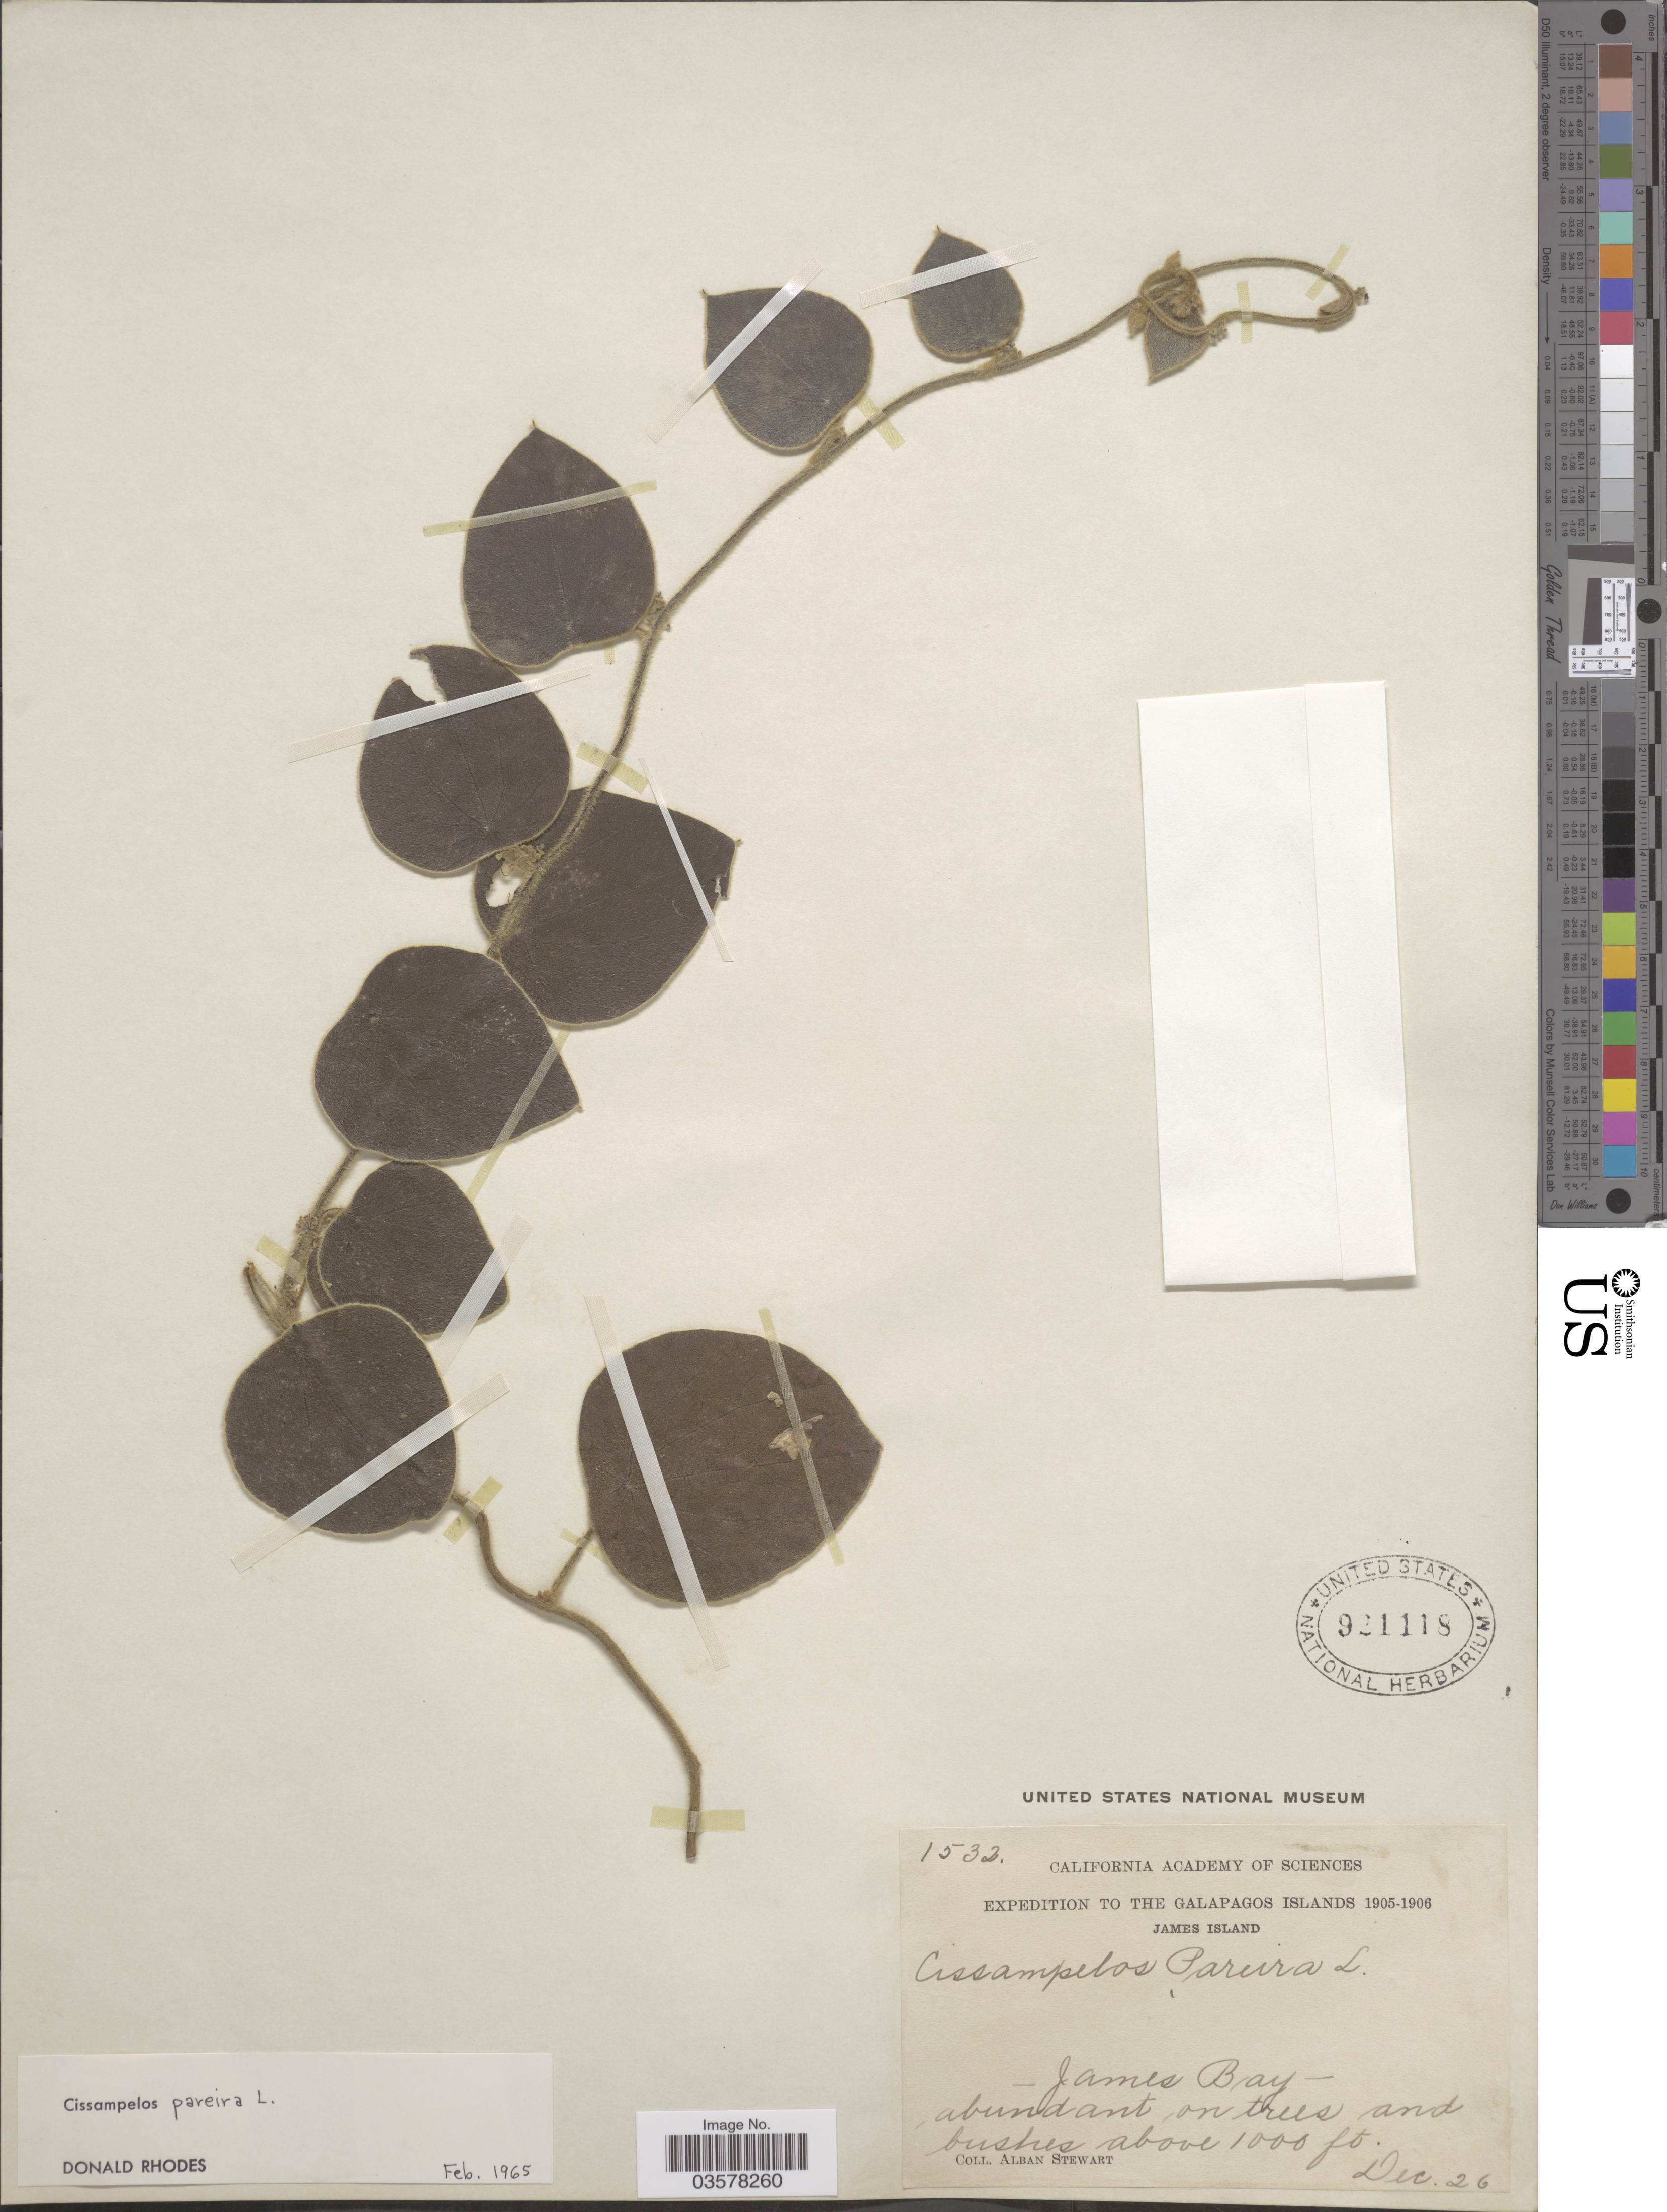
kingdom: Plantae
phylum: Tracheophyta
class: Magnoliopsida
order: Ranunculales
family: Menispermaceae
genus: Cissampelos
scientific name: Cissampelos pareira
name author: L.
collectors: A. Stewart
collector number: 1532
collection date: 1905-12-26/1906-12-26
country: Ecuador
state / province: Colón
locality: The Galapagos Islands. James Island. James Bay.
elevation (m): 305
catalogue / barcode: US 921118